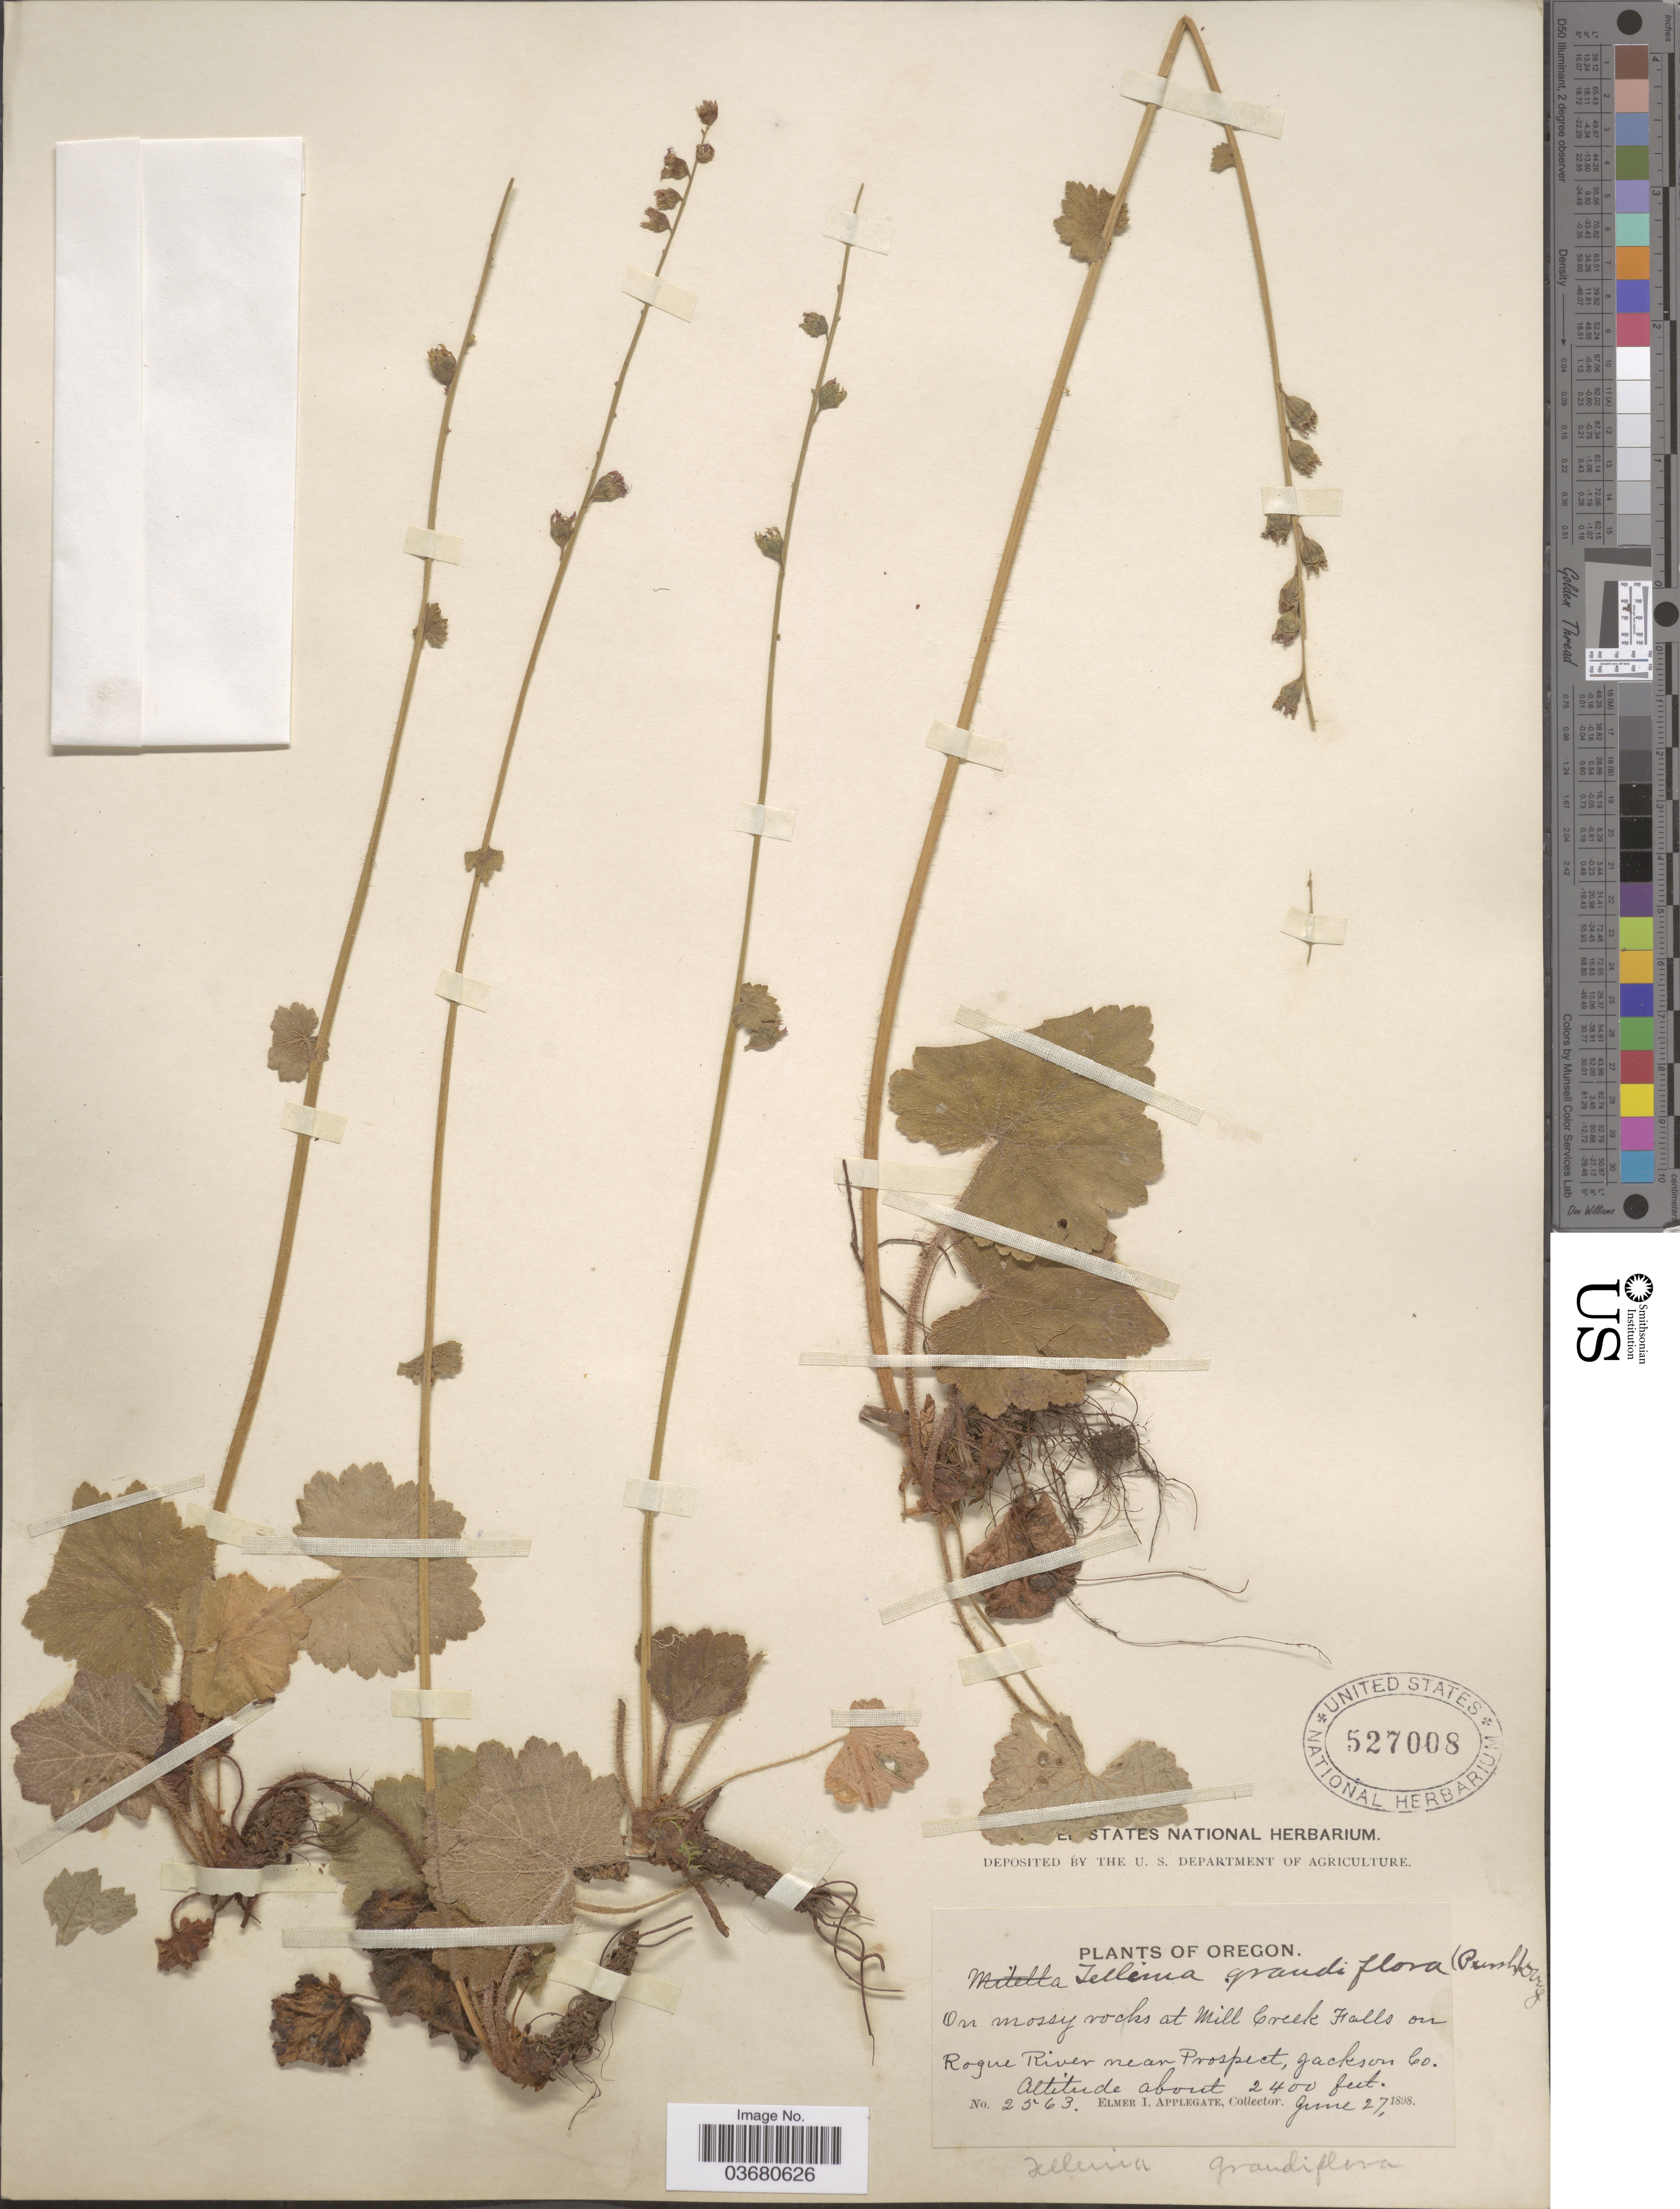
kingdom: Plantae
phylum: Tracheophyta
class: Magnoliopsida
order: Saxifragales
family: Saxifragaceae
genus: Tellima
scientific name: Tellima grandiflora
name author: (Pursh) Douglas ex Lindl.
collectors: E. I. Applegate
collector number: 2563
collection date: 1898-06-27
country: United States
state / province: Oregon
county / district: Jackson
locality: On mossy rocks at Mill Creek Falls on Roque River near Prospect, Jackson Co.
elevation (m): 732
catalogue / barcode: US 527008